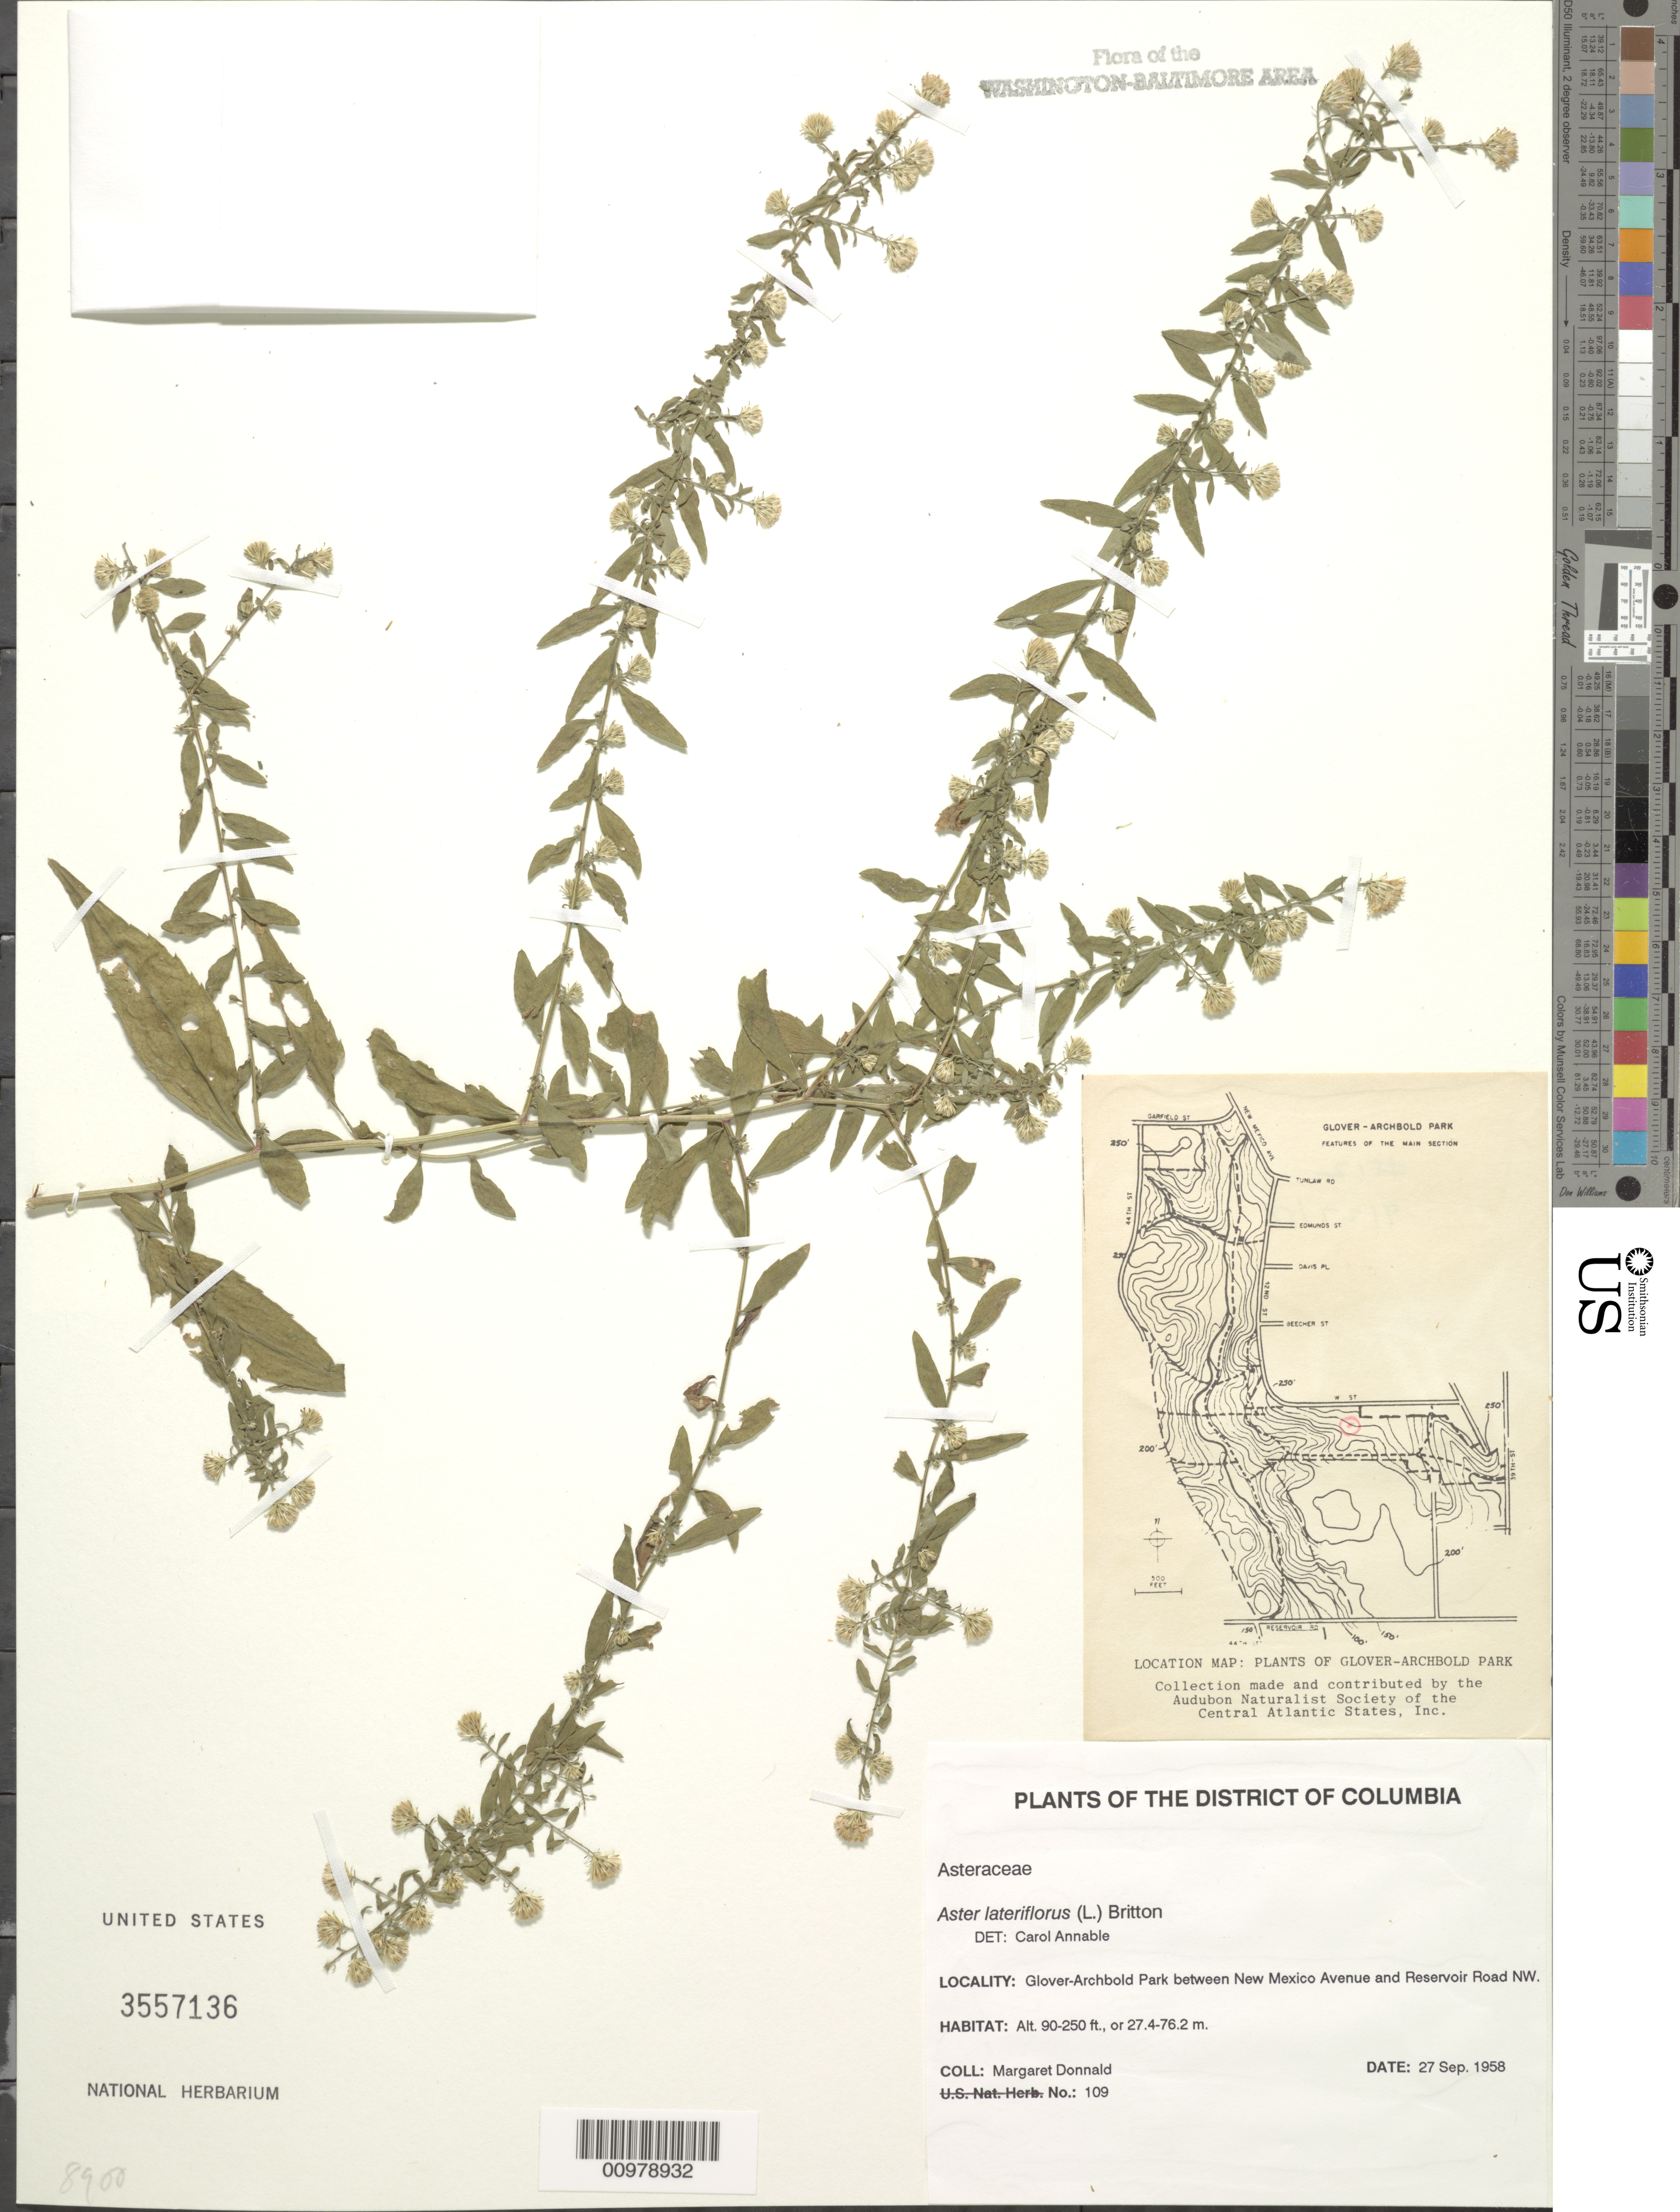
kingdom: Plantae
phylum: Tracheophyta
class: Magnoliopsida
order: Asterales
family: Asteraceae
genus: Symphyotrichum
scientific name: Symphyotrichum lateriflorum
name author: (L.) Á. Löve & D. Löve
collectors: M. Donnald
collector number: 109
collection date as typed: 27 Sep 1958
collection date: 1958-09-27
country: United States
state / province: District of Columbia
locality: Glover-Archbold Park between New Mexico Avenue and Reservoir Road NW.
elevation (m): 27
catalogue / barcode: US 3557136